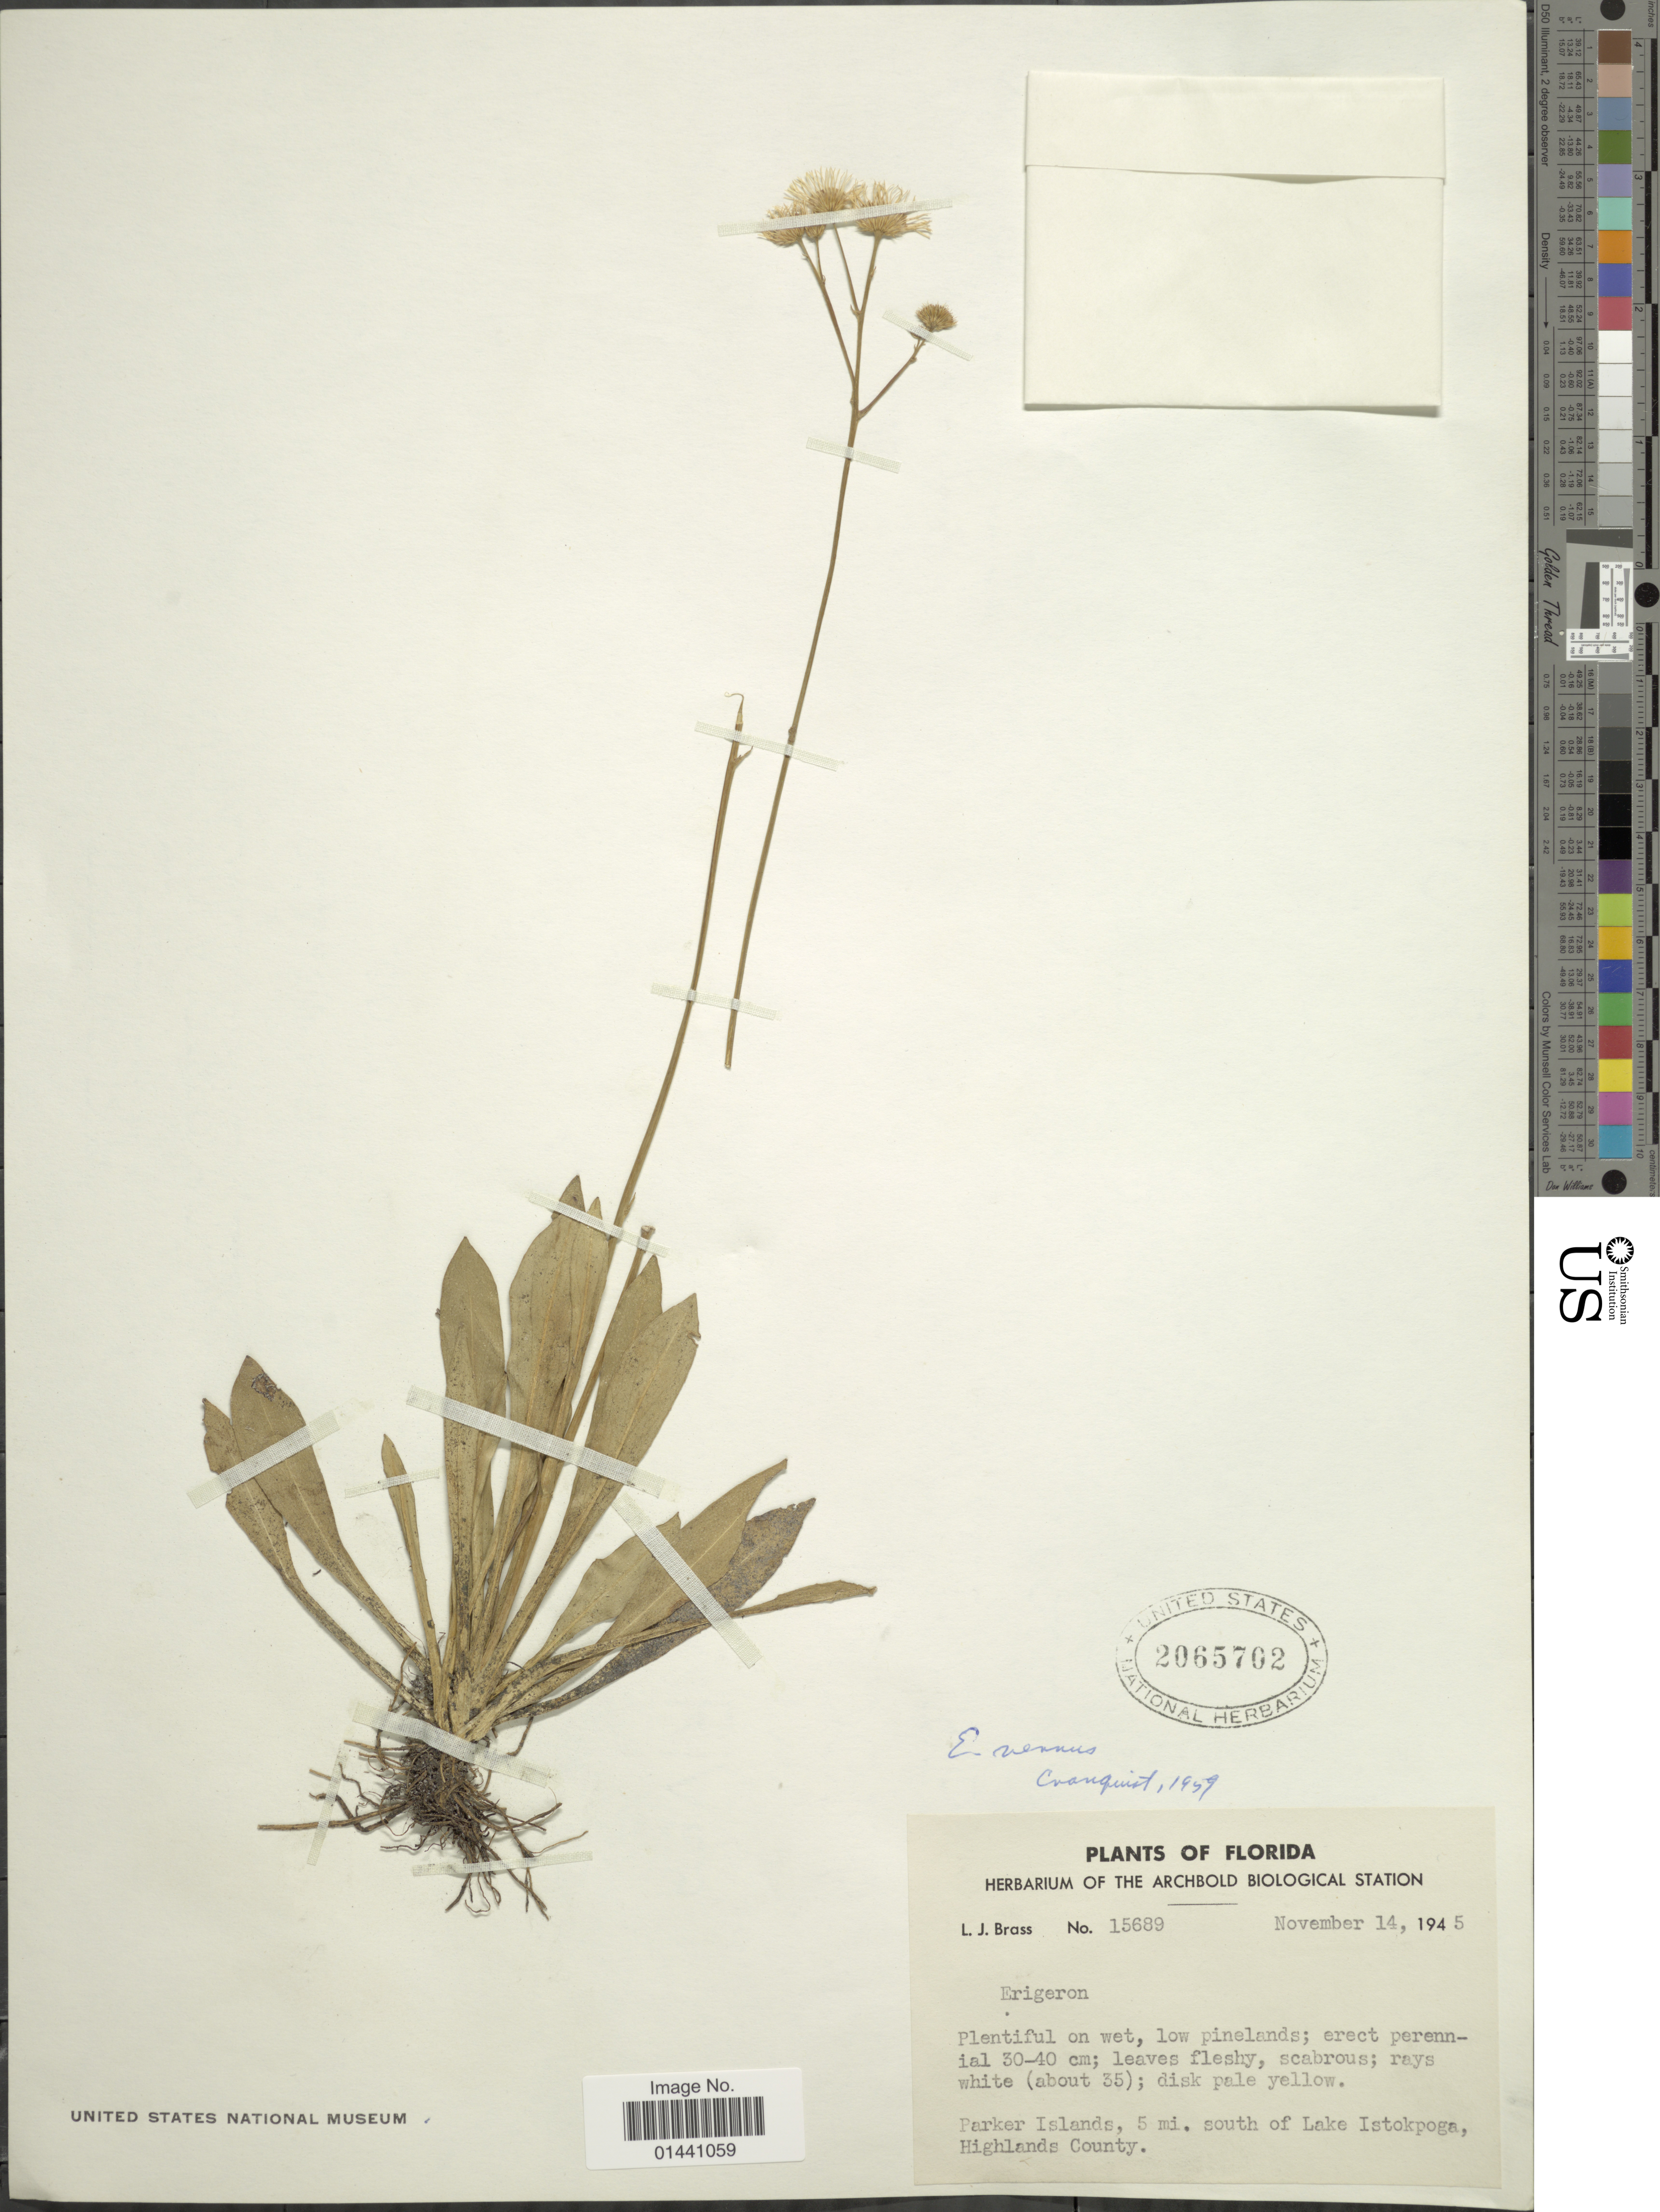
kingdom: Plantae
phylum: Tracheophyta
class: Magnoliopsida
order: Asterales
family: Asteraceae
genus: Erigeron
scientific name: Erigeron vernus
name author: (L.) Torr. & A. Gray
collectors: L. J. Brass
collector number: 15689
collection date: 1945-11-14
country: United States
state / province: Florida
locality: Low pinelands; Parker Islands, 5 mi. south of Lake Istokpoga, Highlands County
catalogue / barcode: US 2065702